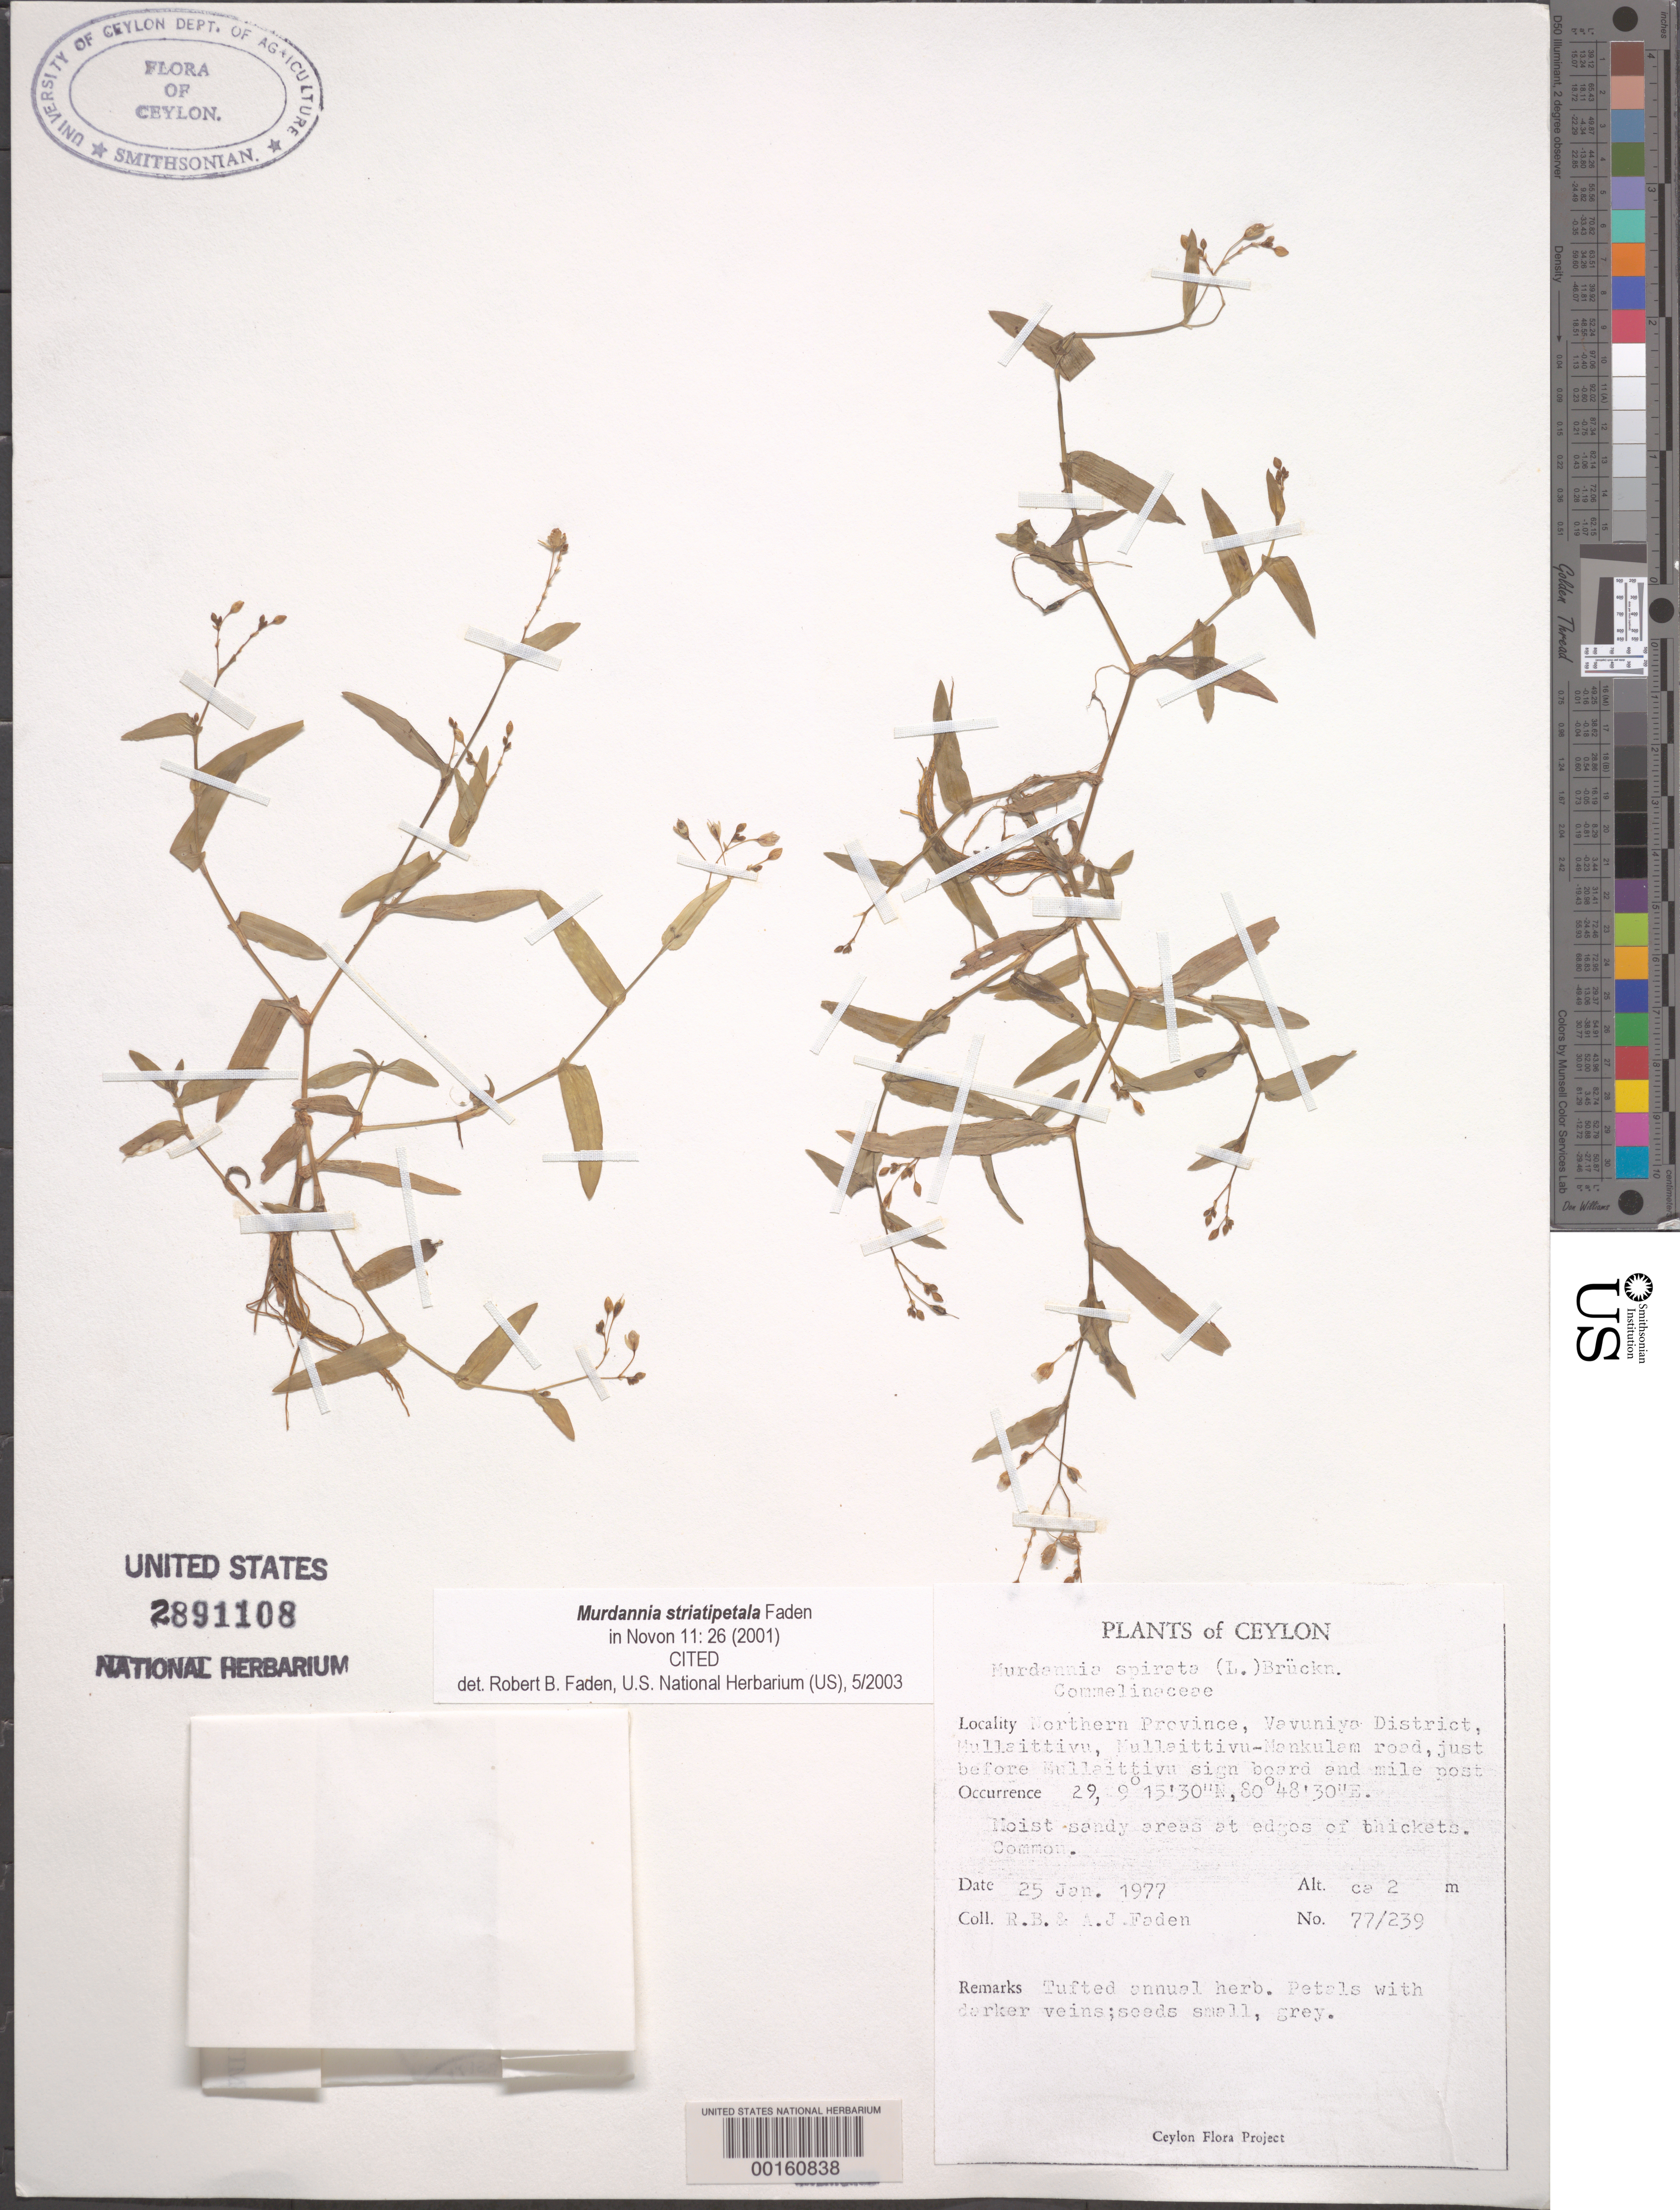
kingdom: Plantae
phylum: Tracheophyta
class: Liliopsida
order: Commelinales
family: Commelinaceae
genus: Murdannia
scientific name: Murdannia spirata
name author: (L.) G. Brückn.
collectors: R. B. Faden & A. J. Faden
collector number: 77/239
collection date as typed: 25 Jan 1977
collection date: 1977-01-25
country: Sri Lanka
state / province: Northern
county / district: Vavuniya Dist.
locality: Mullaittivu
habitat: Moist, sandy thicket edge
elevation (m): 2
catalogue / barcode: US 2891108